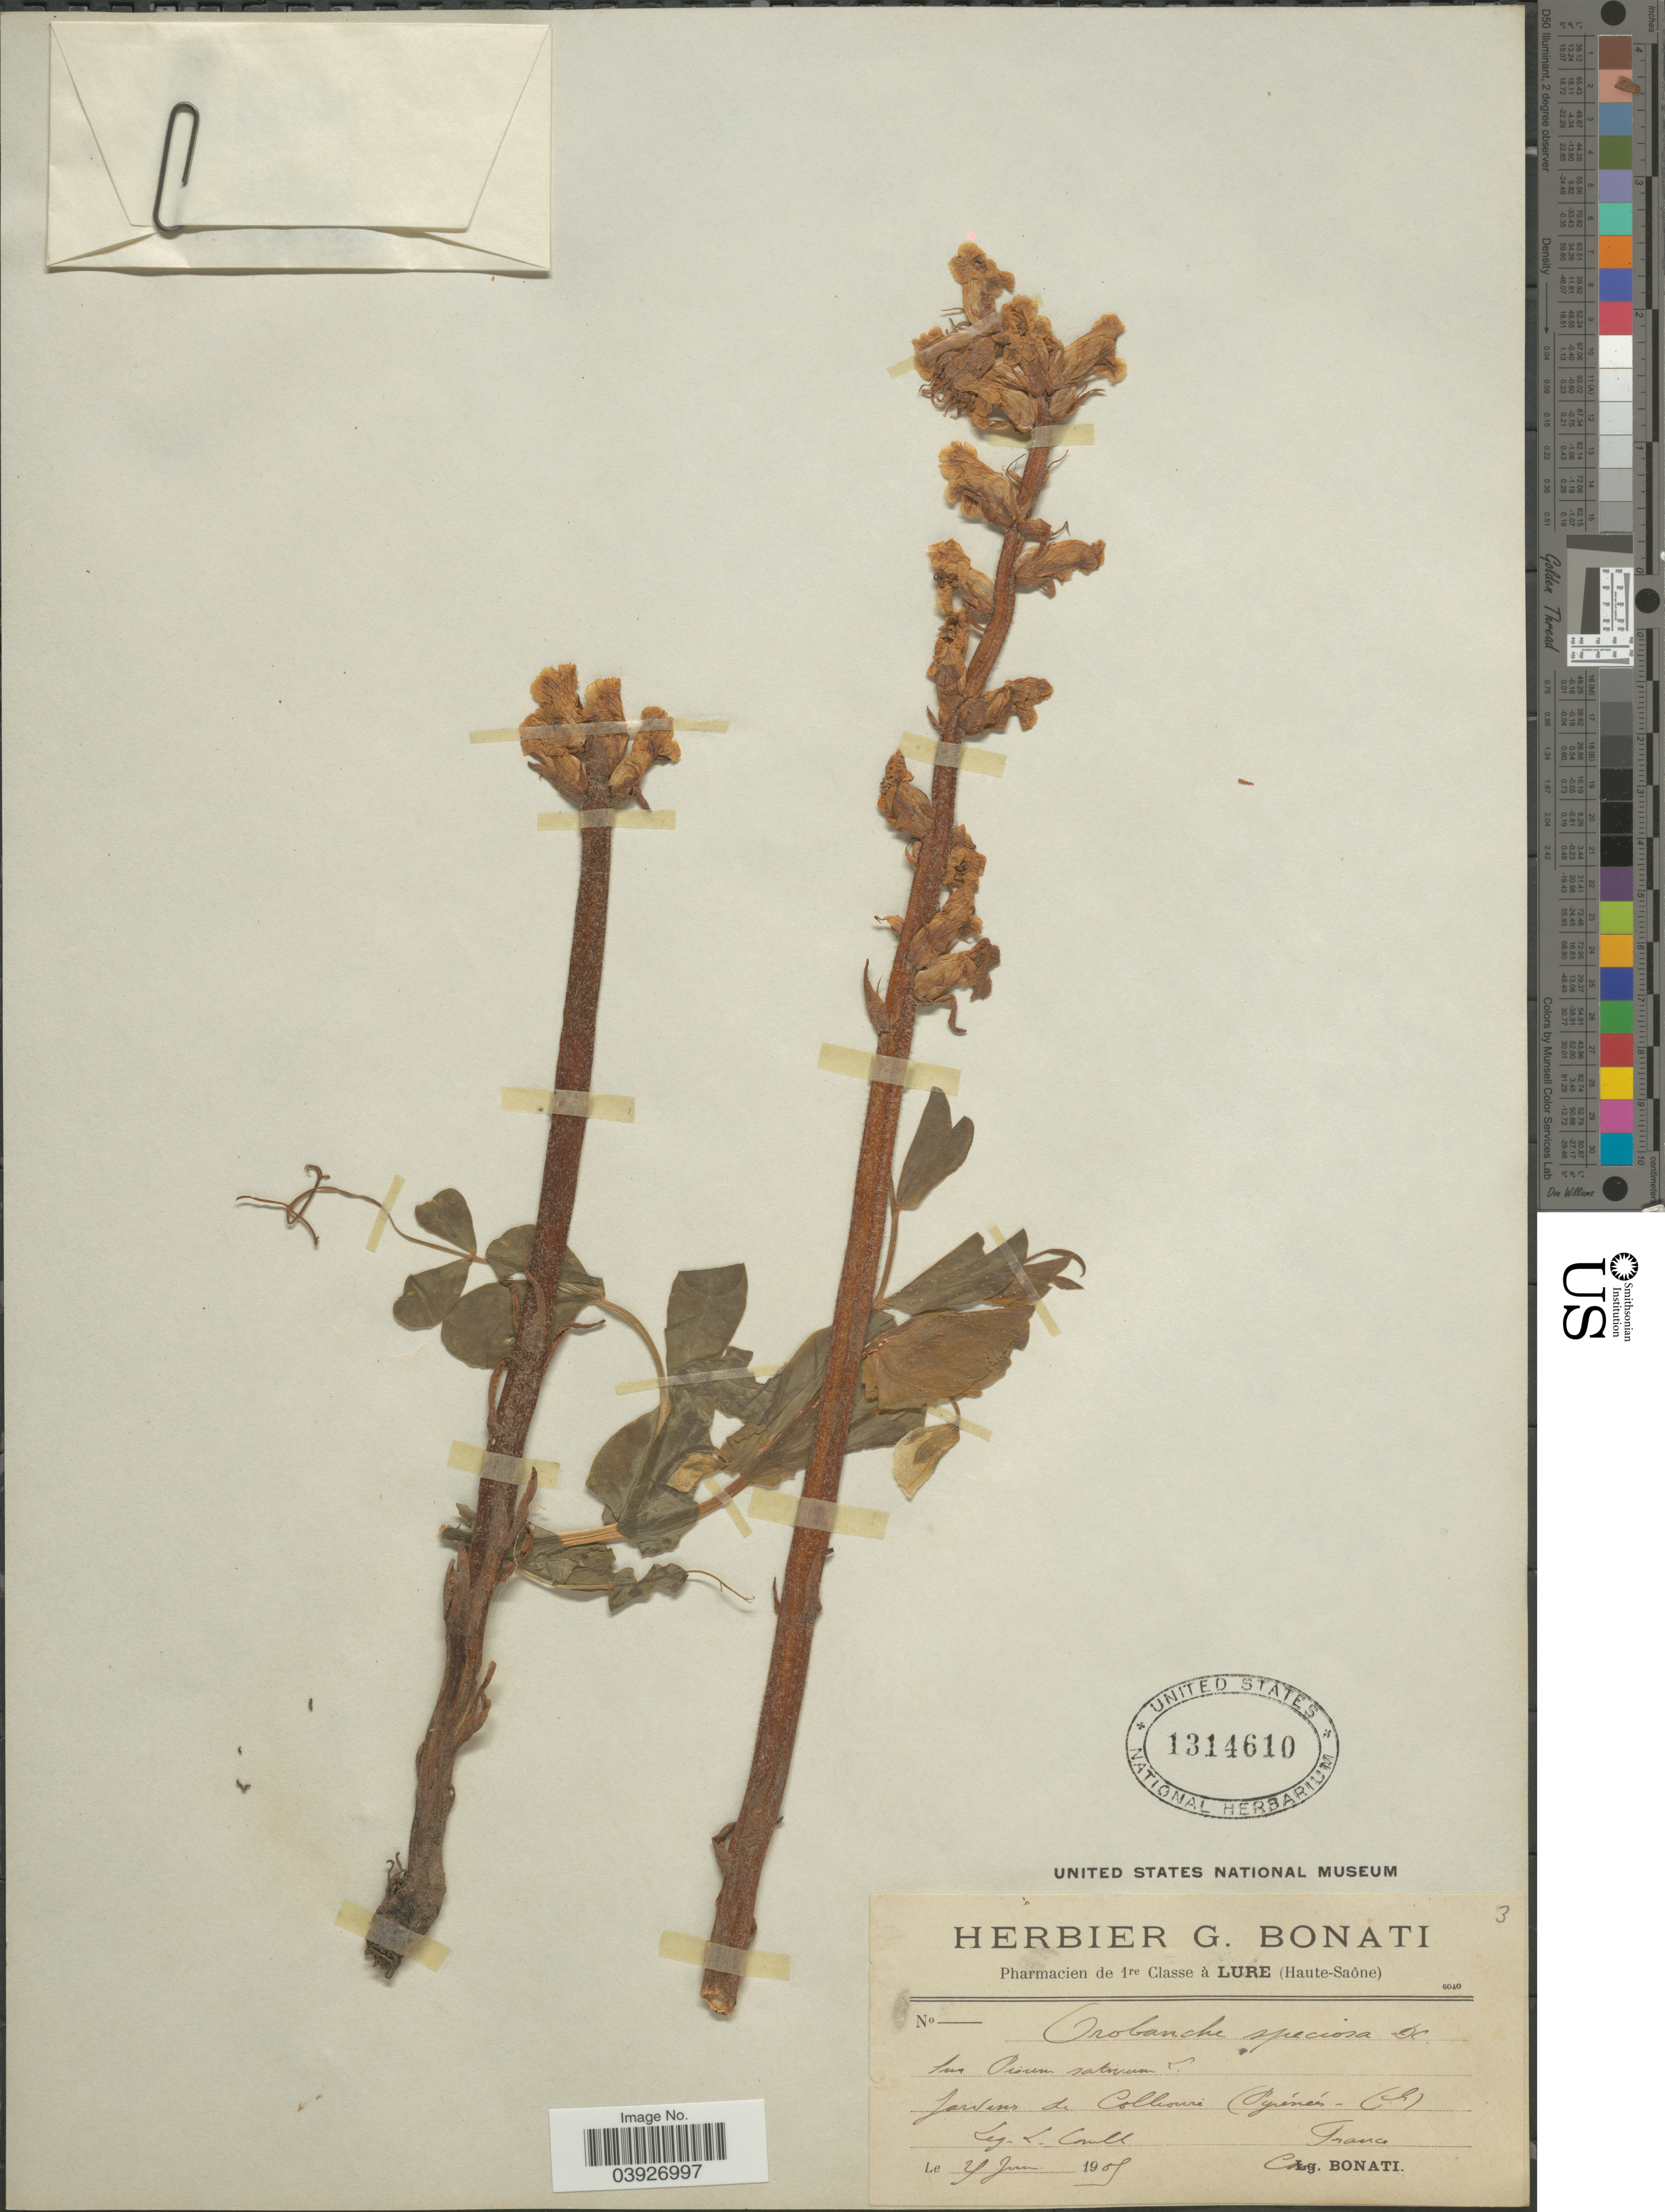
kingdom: Plantae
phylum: Tracheophyta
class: Magnoliopsida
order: Lamiales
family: Orobanchaceae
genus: Orobanche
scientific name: Orobanche speciosa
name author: DC.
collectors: Conill, L.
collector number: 3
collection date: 1905-06-25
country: France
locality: Jardens de Collinnes (Pyrénés - Cl).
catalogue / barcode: US 1314610